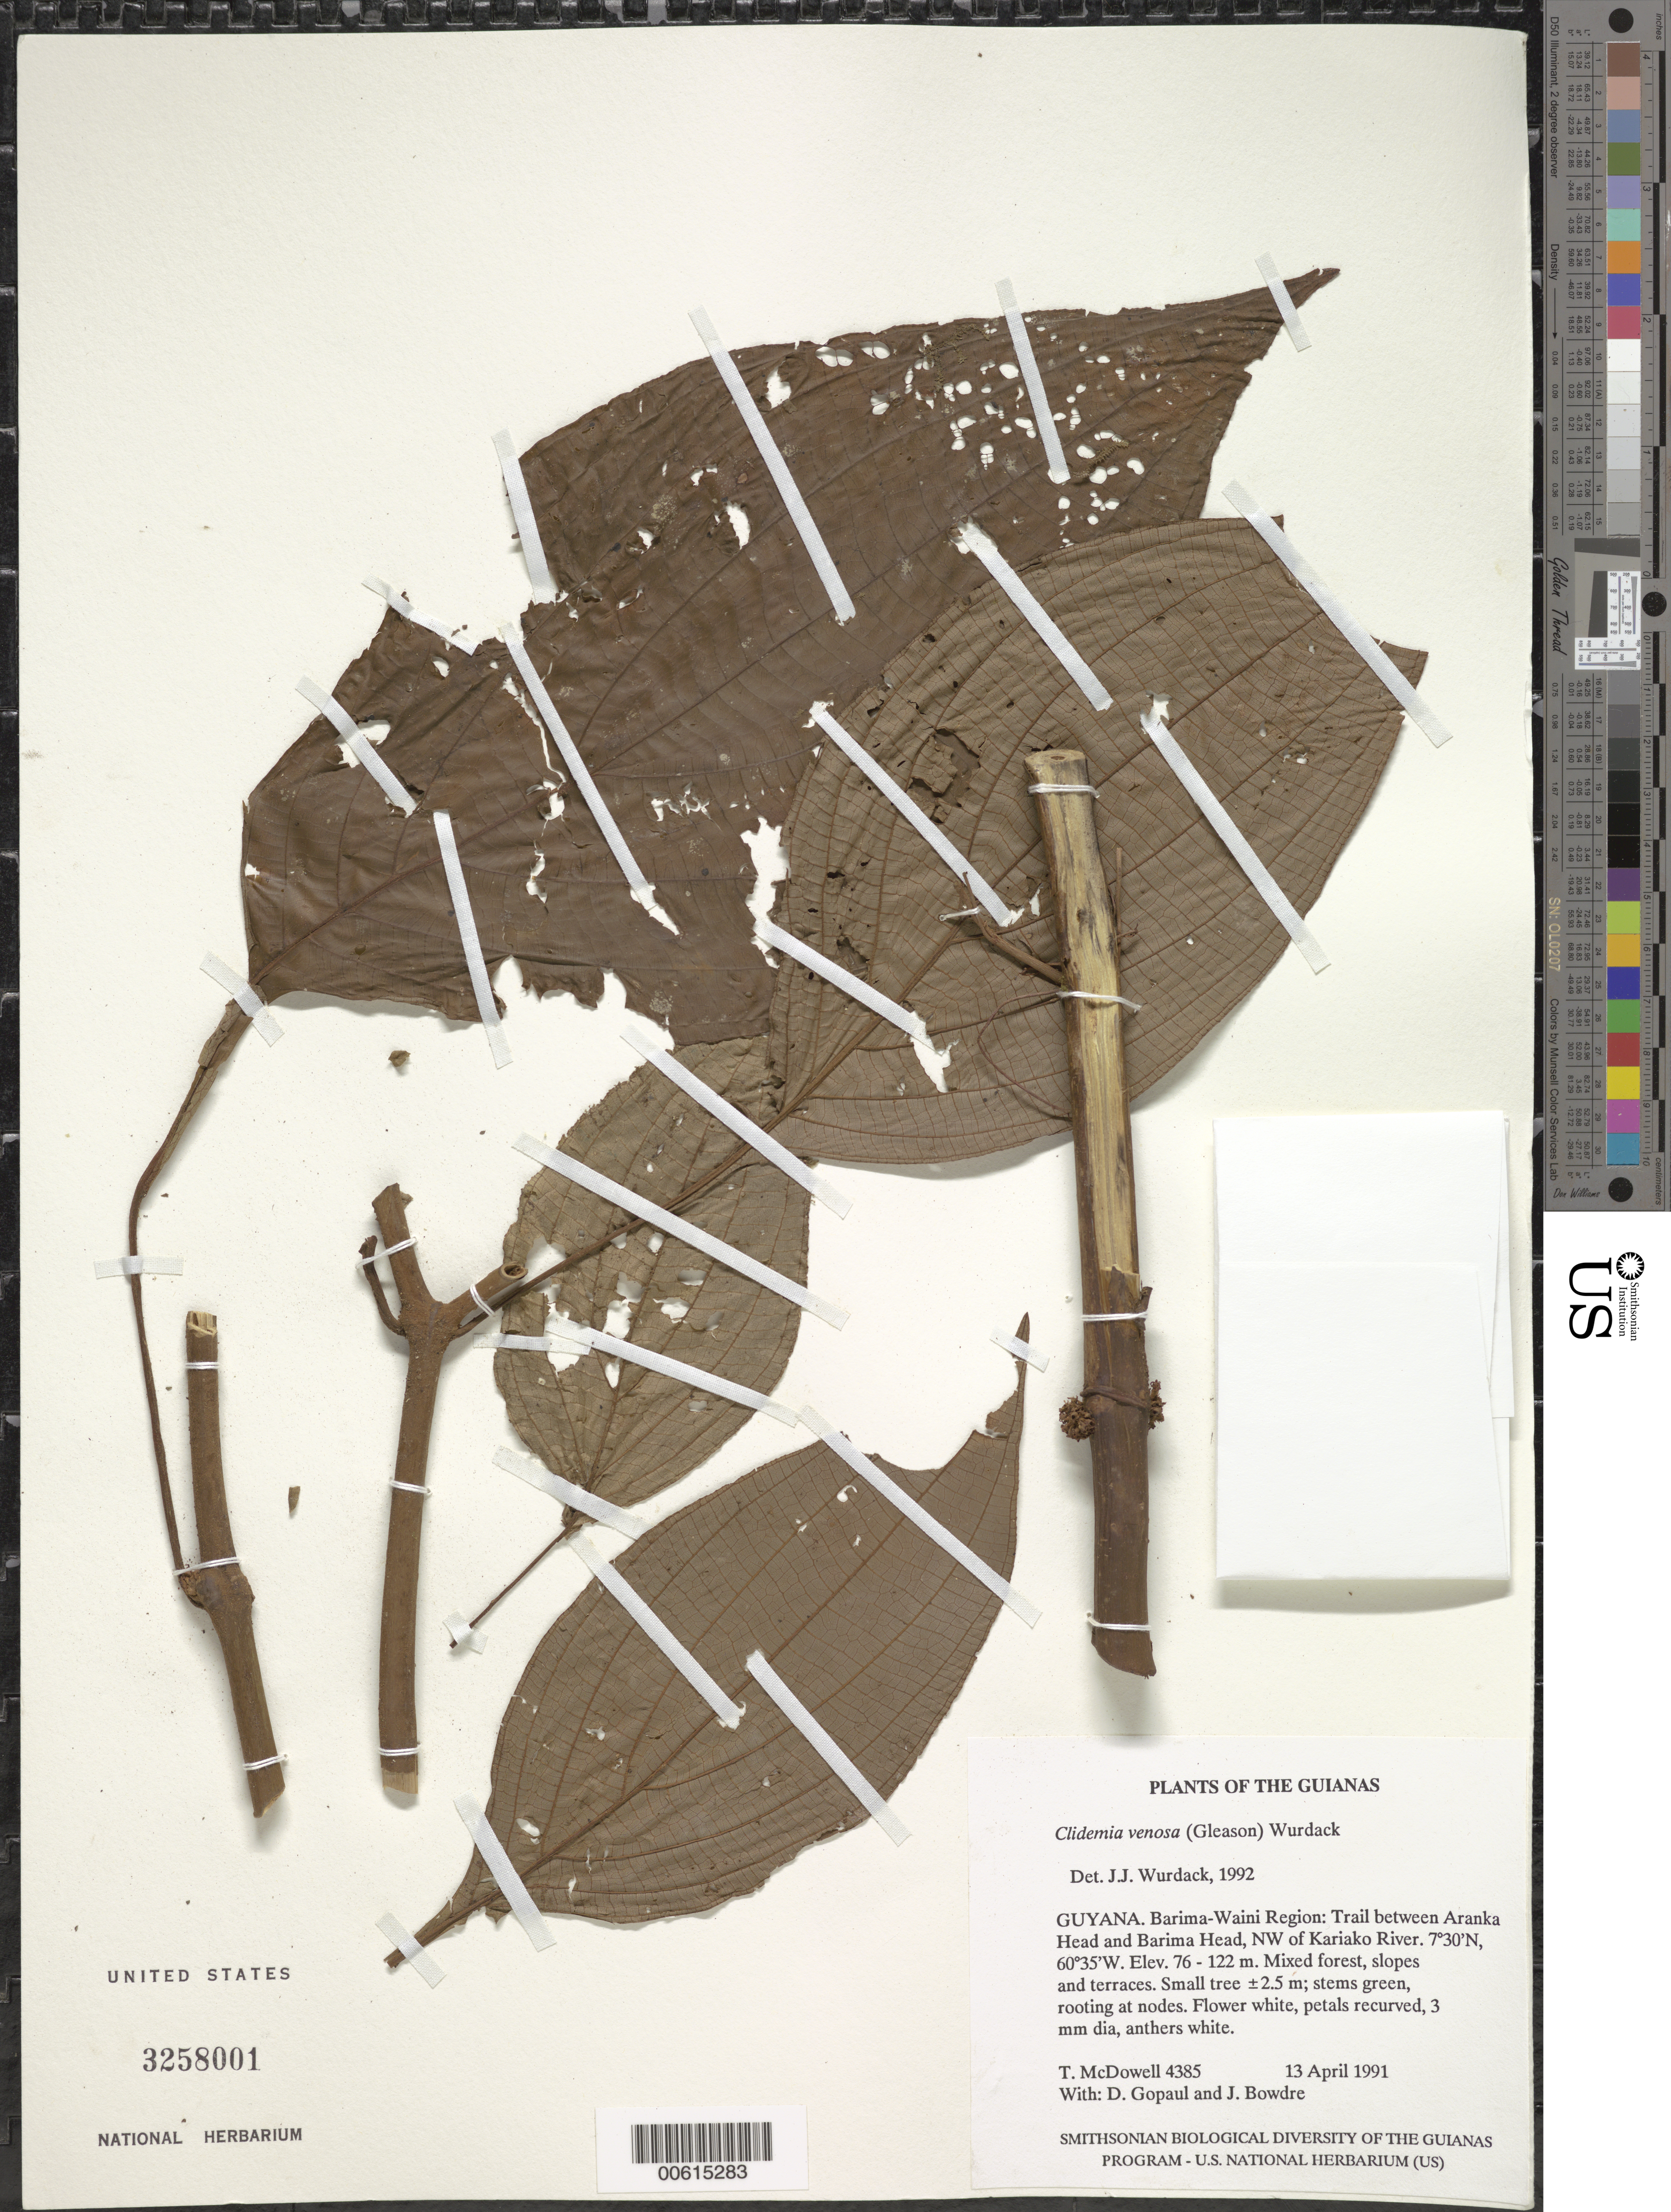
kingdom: Plantae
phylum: Tracheophyta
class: Magnoliopsida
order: Myrtales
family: Melastomataceae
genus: Clidemia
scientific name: Clidemia venosa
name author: (Gleason) Wurdack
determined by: Wurdack, John J., (US), US (UNITED STATES)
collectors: T. McDowell, D. Gopaul & J. Bowdre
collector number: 4385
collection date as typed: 13 April 1991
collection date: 1991-04-13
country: Guyana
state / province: Barima-Waini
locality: Trail between Aranka Head and Barima Head, NW of Kariako River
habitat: Mixed forest, slopes and terraces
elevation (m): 76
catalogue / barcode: US 3258001